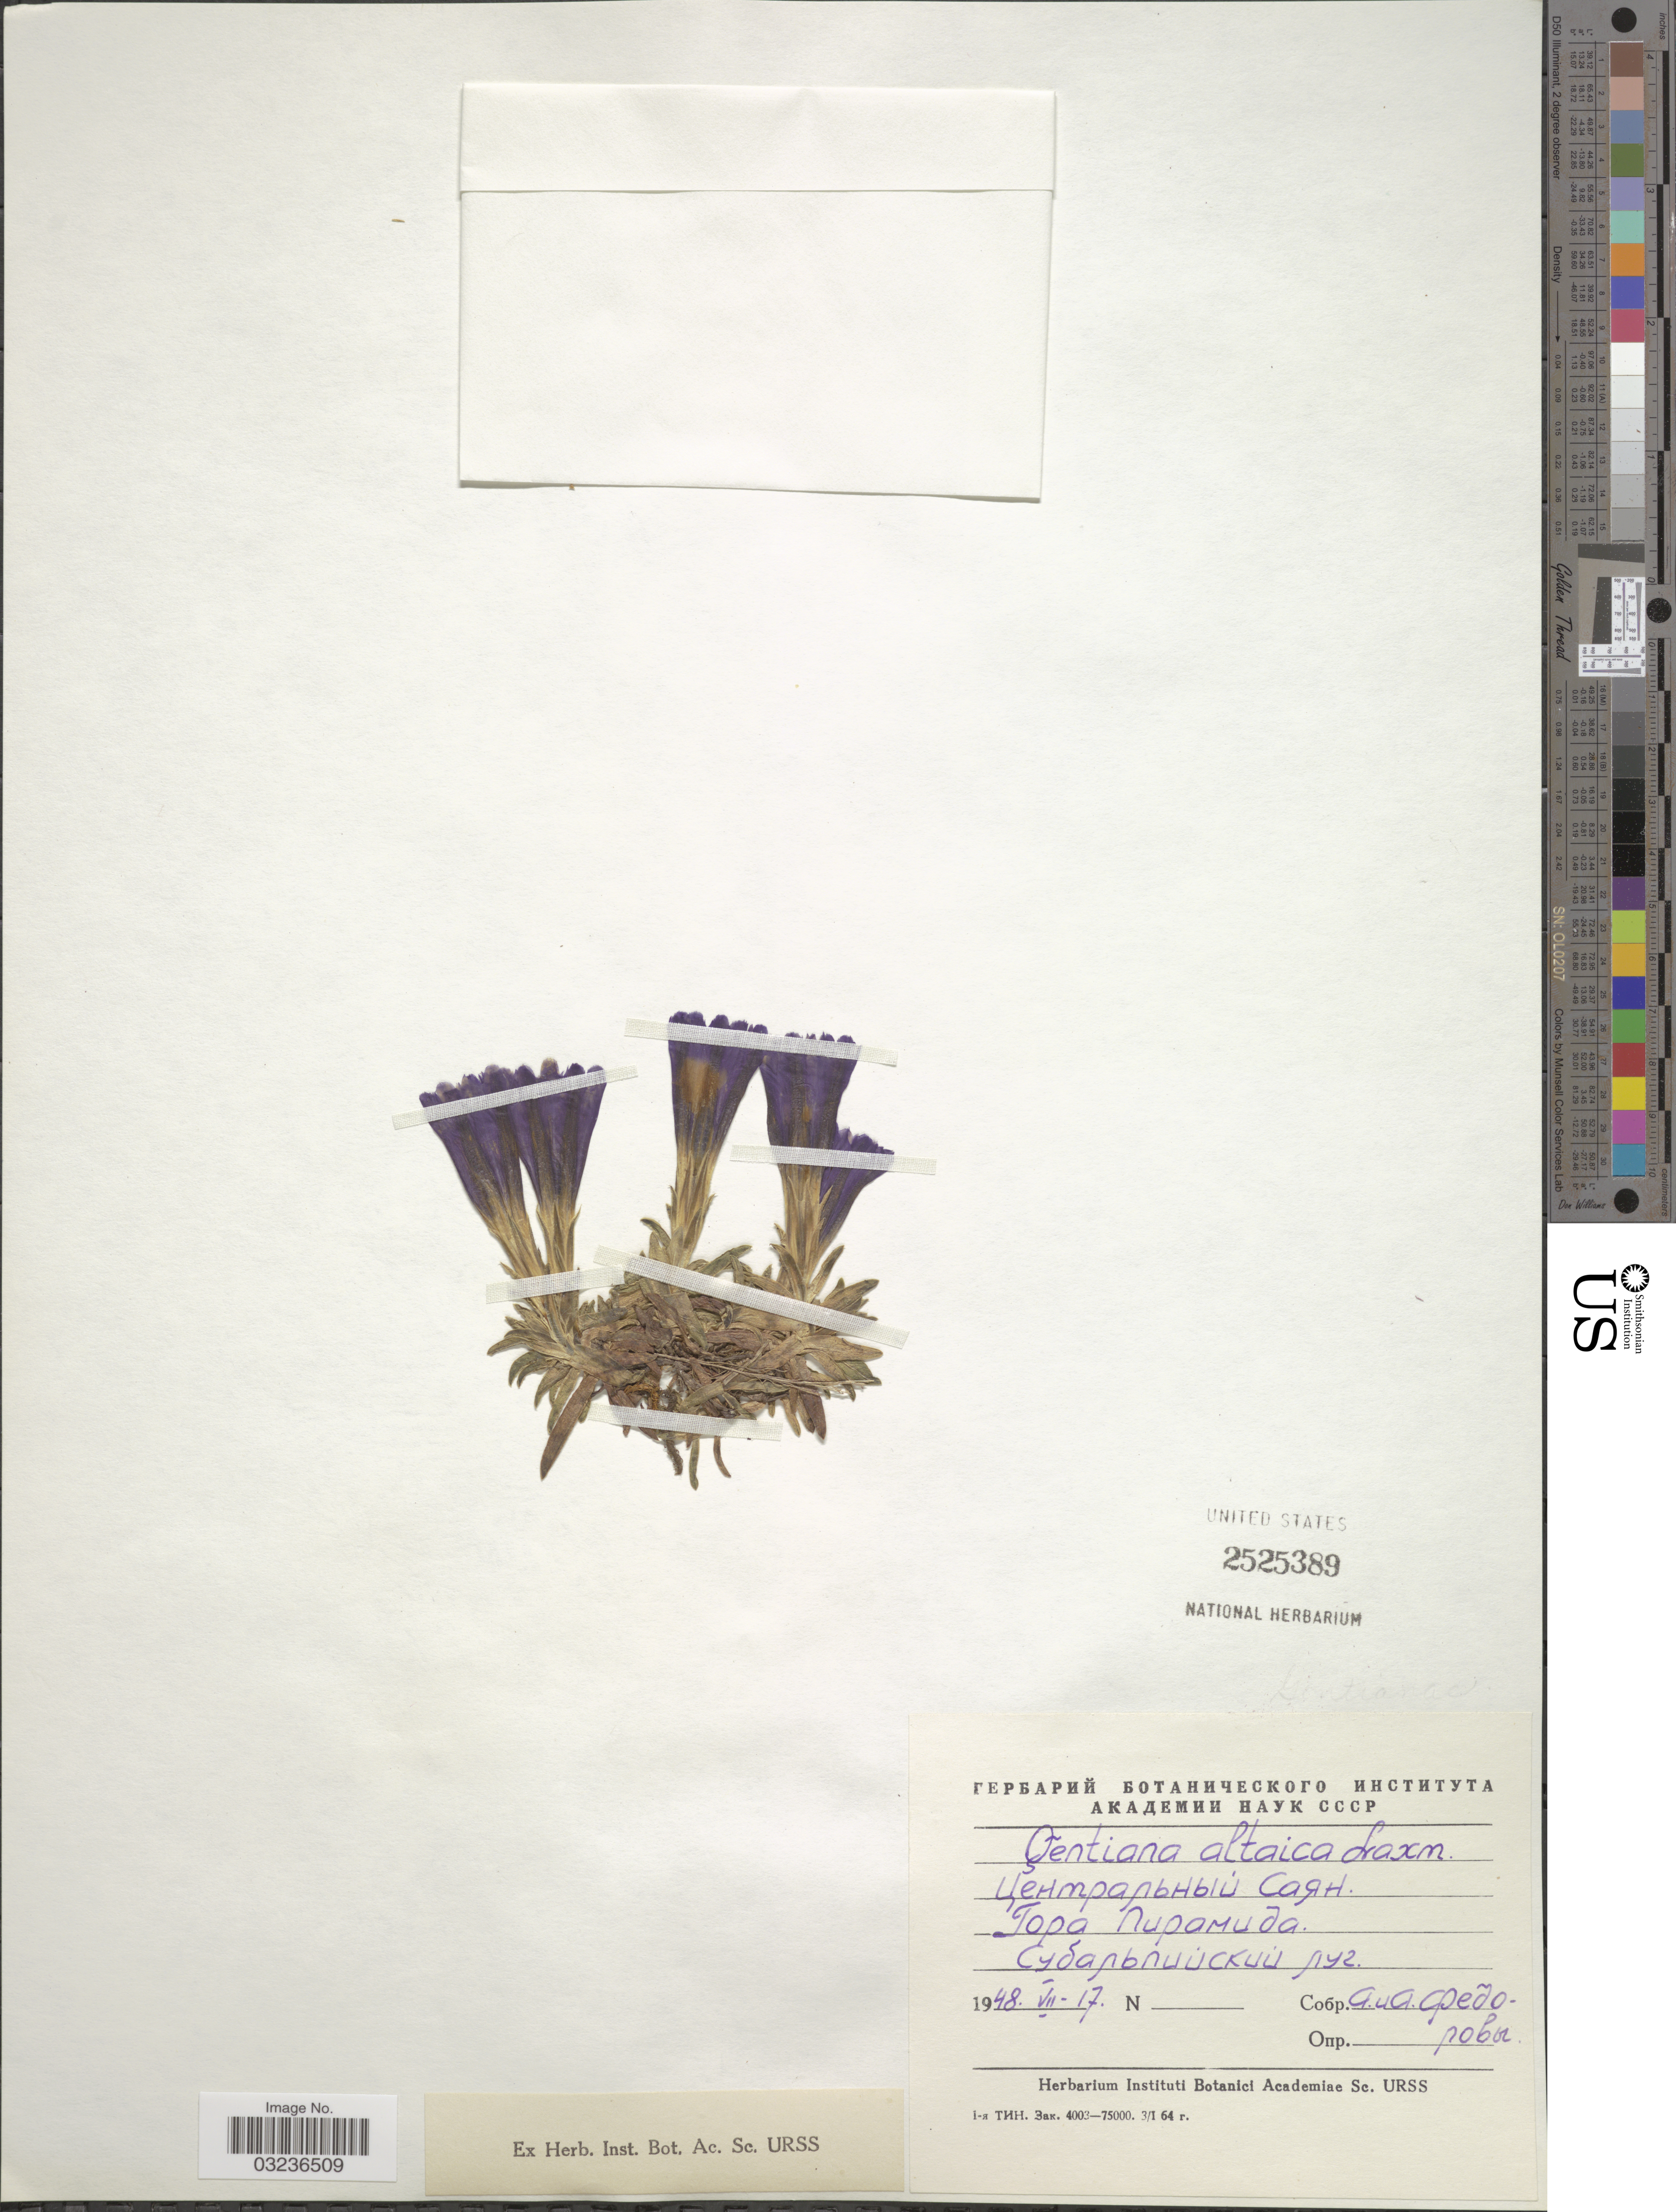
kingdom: Plantae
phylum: Tracheophyta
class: Magnoliopsida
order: Gentianales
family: Gentianaceae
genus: Gentiana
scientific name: Gentiana altaica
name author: Laxm.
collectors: A. Fedorova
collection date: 1948-07-17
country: Russian Federation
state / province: Irkutsk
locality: Sayan Mountains, Mount Piramida.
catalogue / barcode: US 2525389